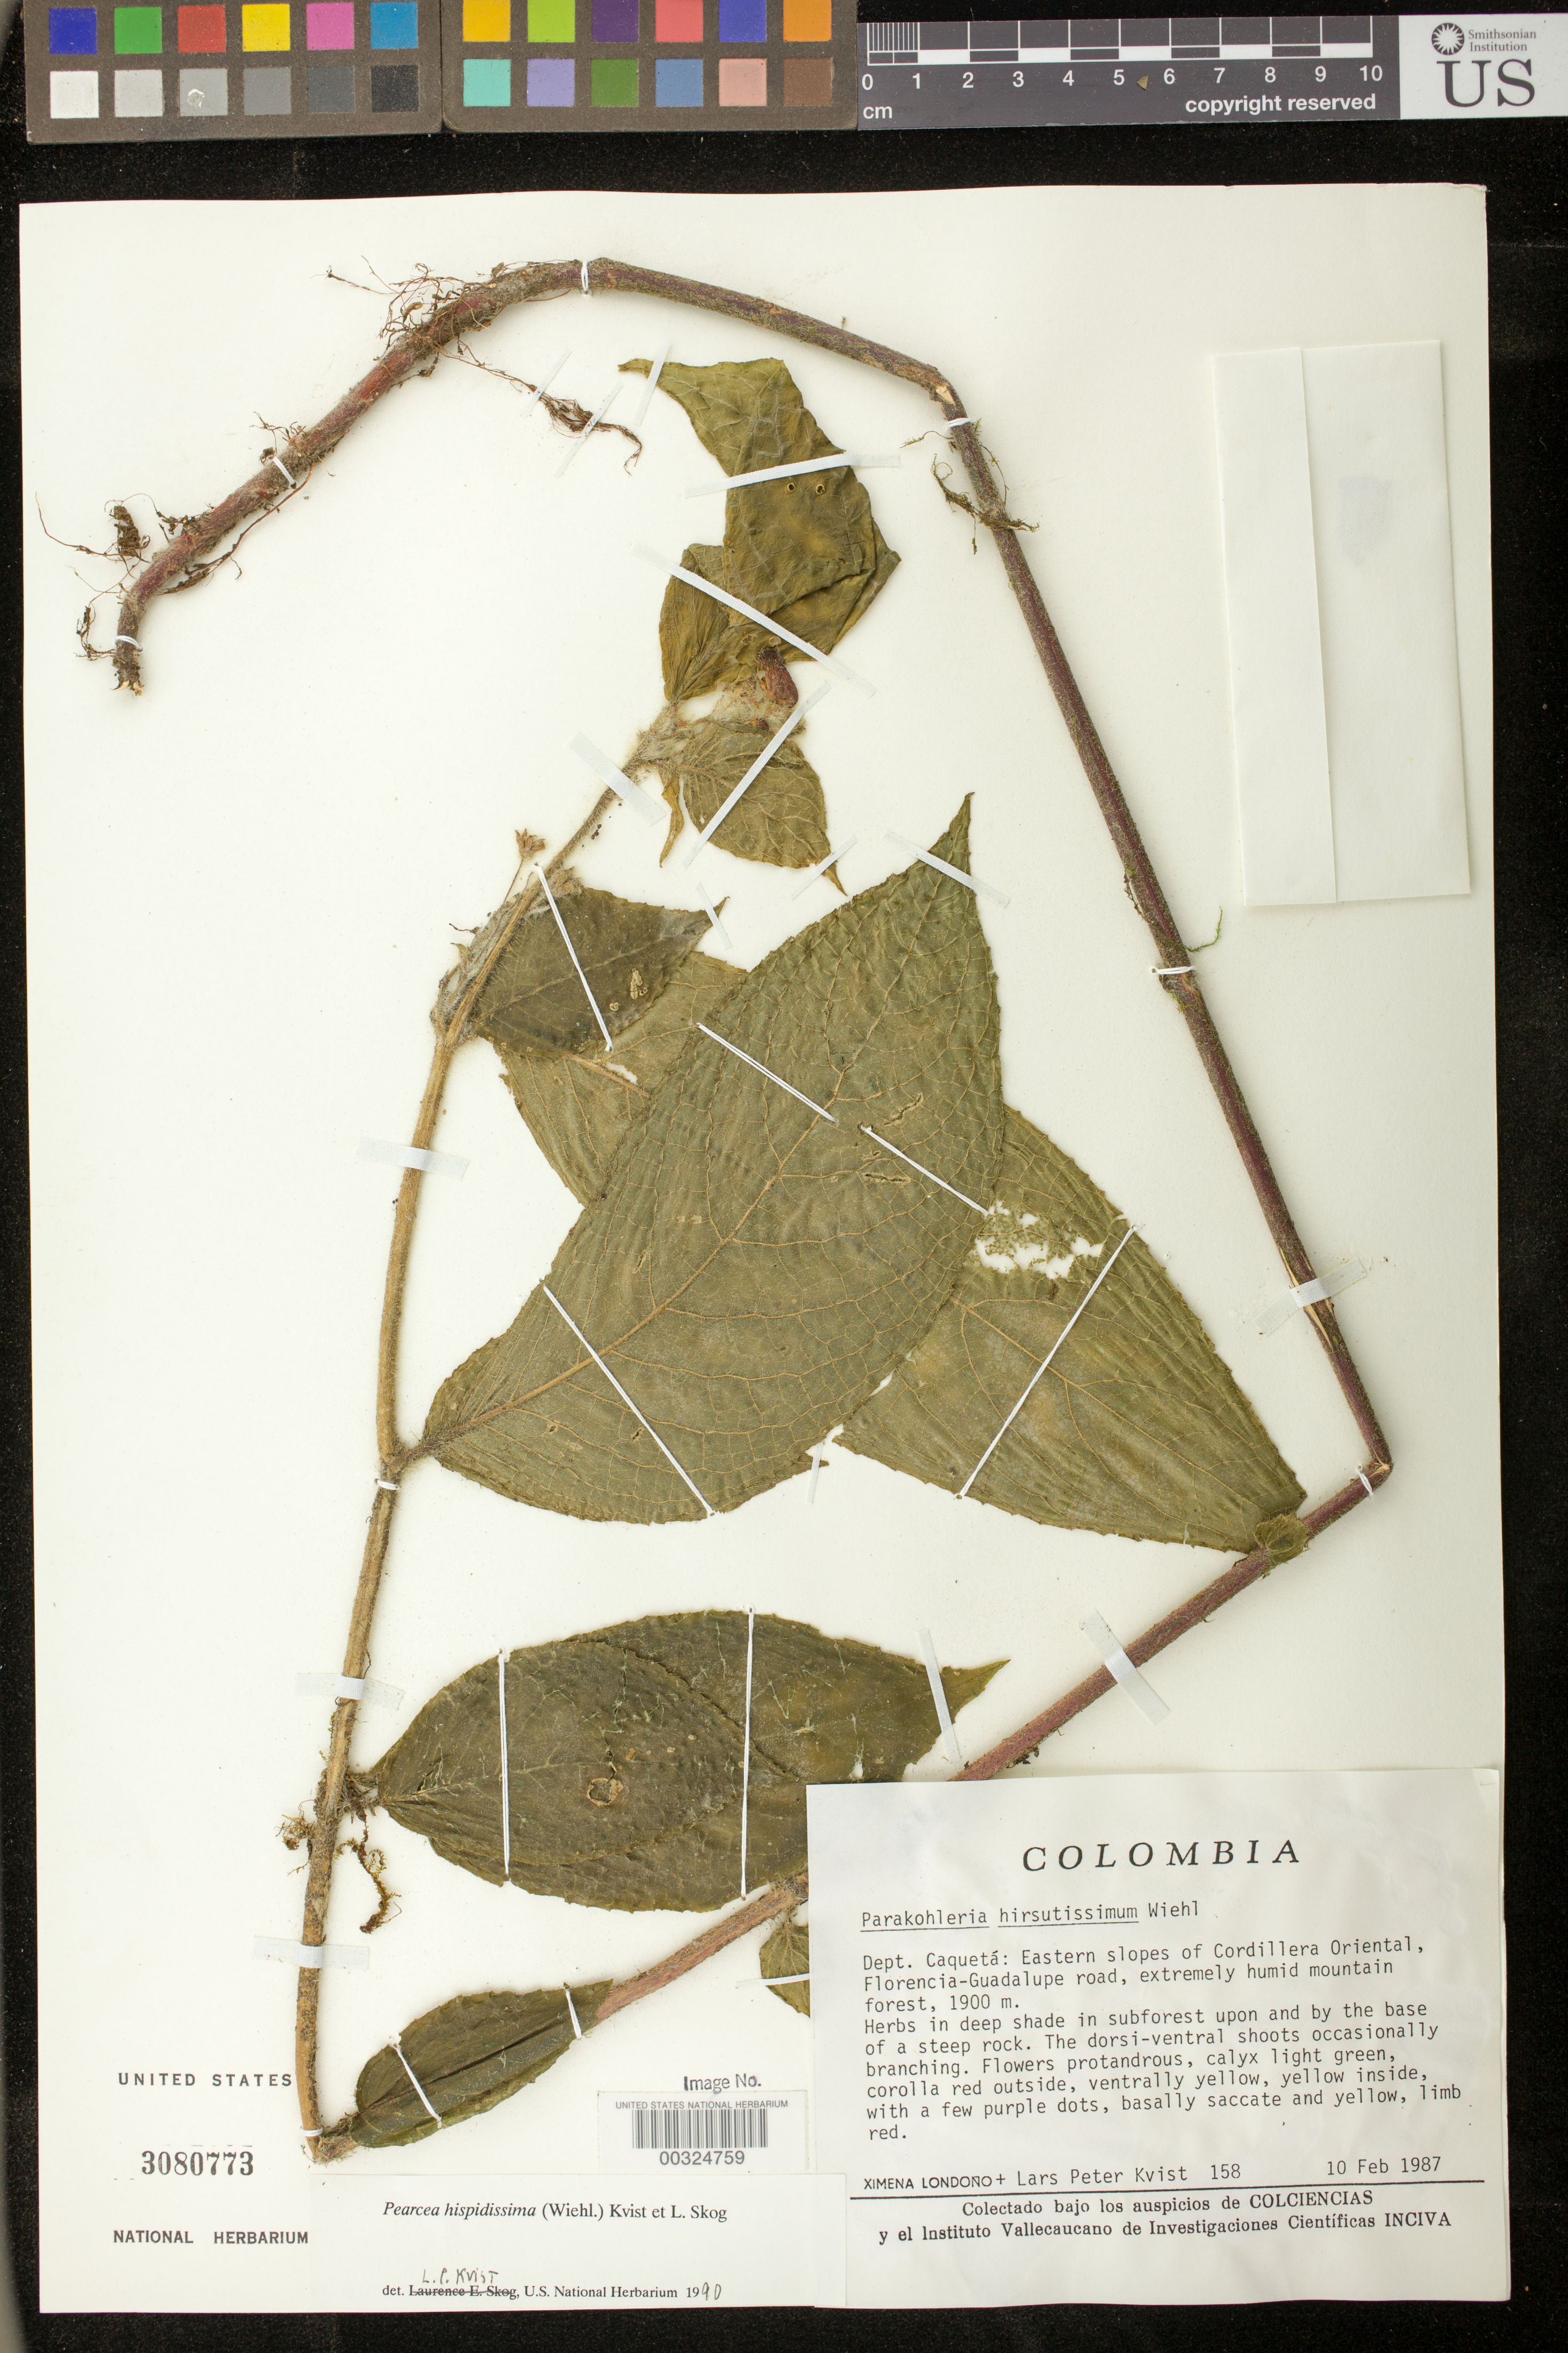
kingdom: Plantae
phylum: Tracheophyta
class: Magnoliopsida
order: Lamiales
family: Gesneriaceae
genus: Pearcea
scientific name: Pearcea hispidissima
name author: (Wiehler) L.P. Kvist & L.E. Skog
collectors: X. Londoño & L. P. Kvist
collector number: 158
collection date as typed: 10 Feb 1987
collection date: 1987-02-10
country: Colombia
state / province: Caquetá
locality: Eastern slopes of Cordillera Oriental, Florencia - Guadalupe road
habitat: extremely humid mountain forest; in deep shade in subforest upon and by the base of a steep rock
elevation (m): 1900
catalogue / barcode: US 3080773